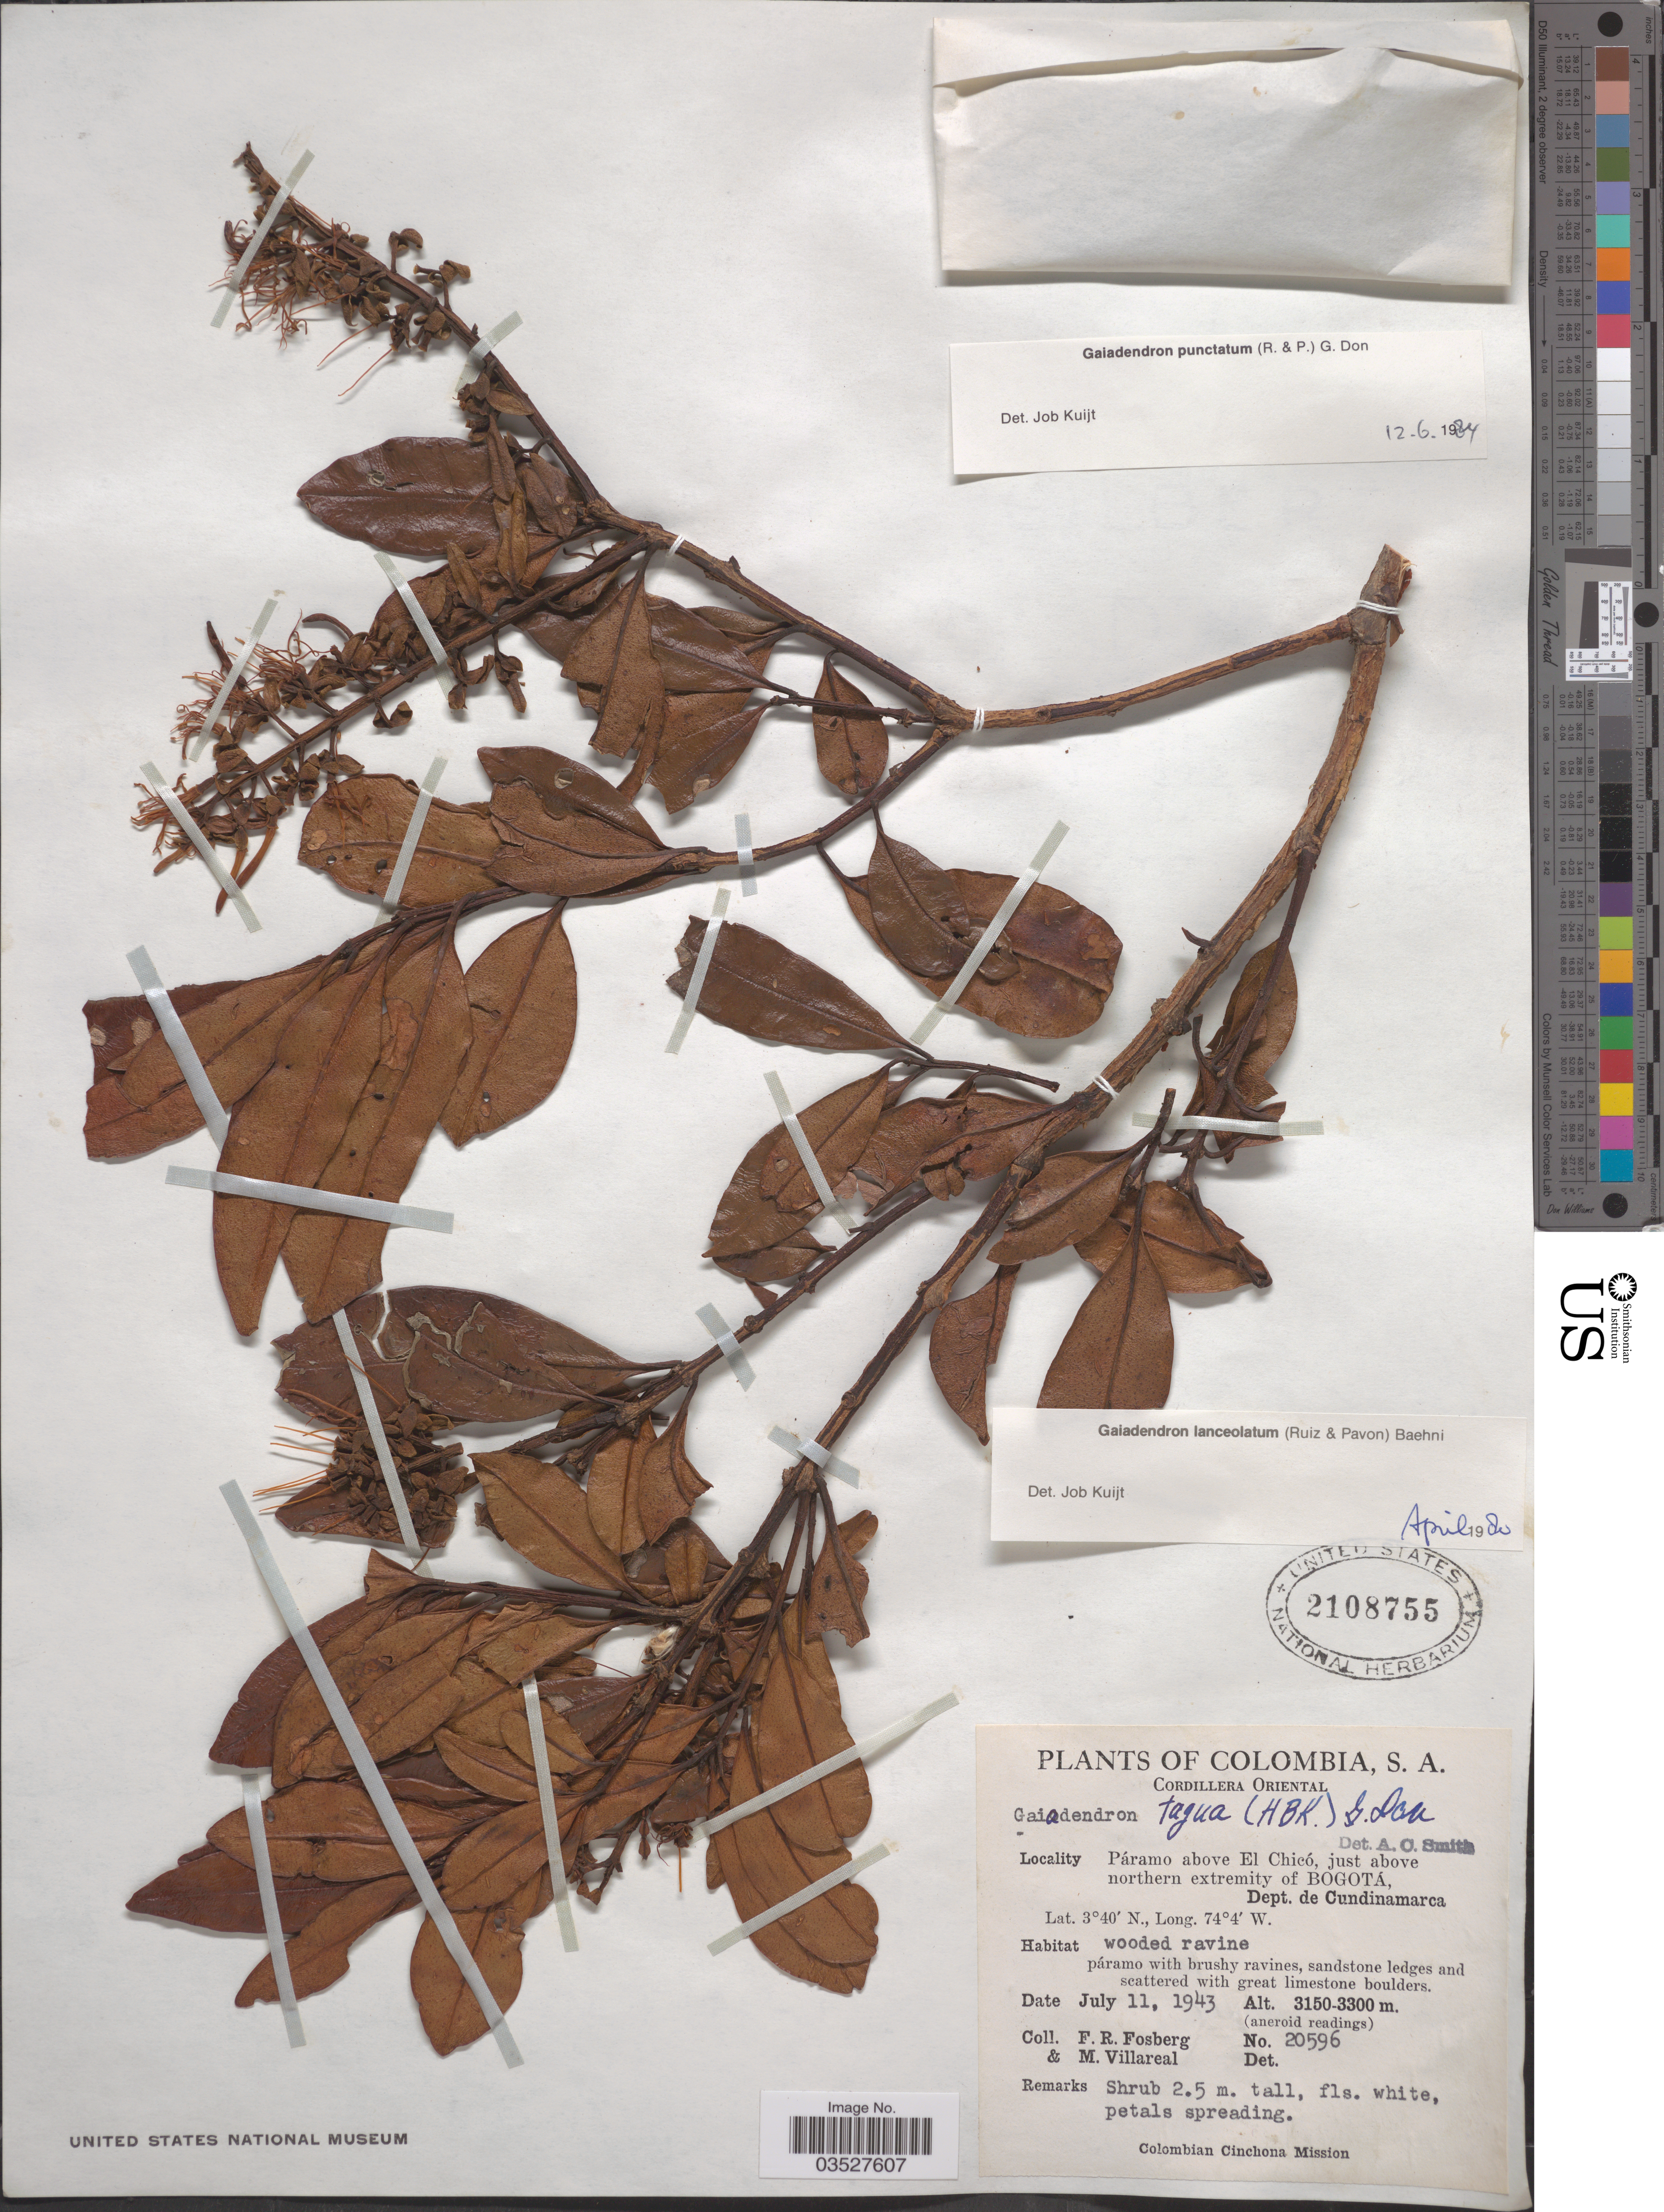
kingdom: Plantae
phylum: Tracheophyta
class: Magnoliopsida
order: Santalales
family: Loranthaceae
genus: Gaiadendron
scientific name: Gaiadendron punctatum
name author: (Ruiz & Pav.) G. Don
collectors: F. R. Fosberg & M. Villareal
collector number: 20596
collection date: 1943-07-11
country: Colombia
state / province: Cundinamarca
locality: Cordillera Central. Páramo above El Chicó, just above northern extremity of Bogotá. Dept. de Cundinamarca.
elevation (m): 3150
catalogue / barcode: US 2108755